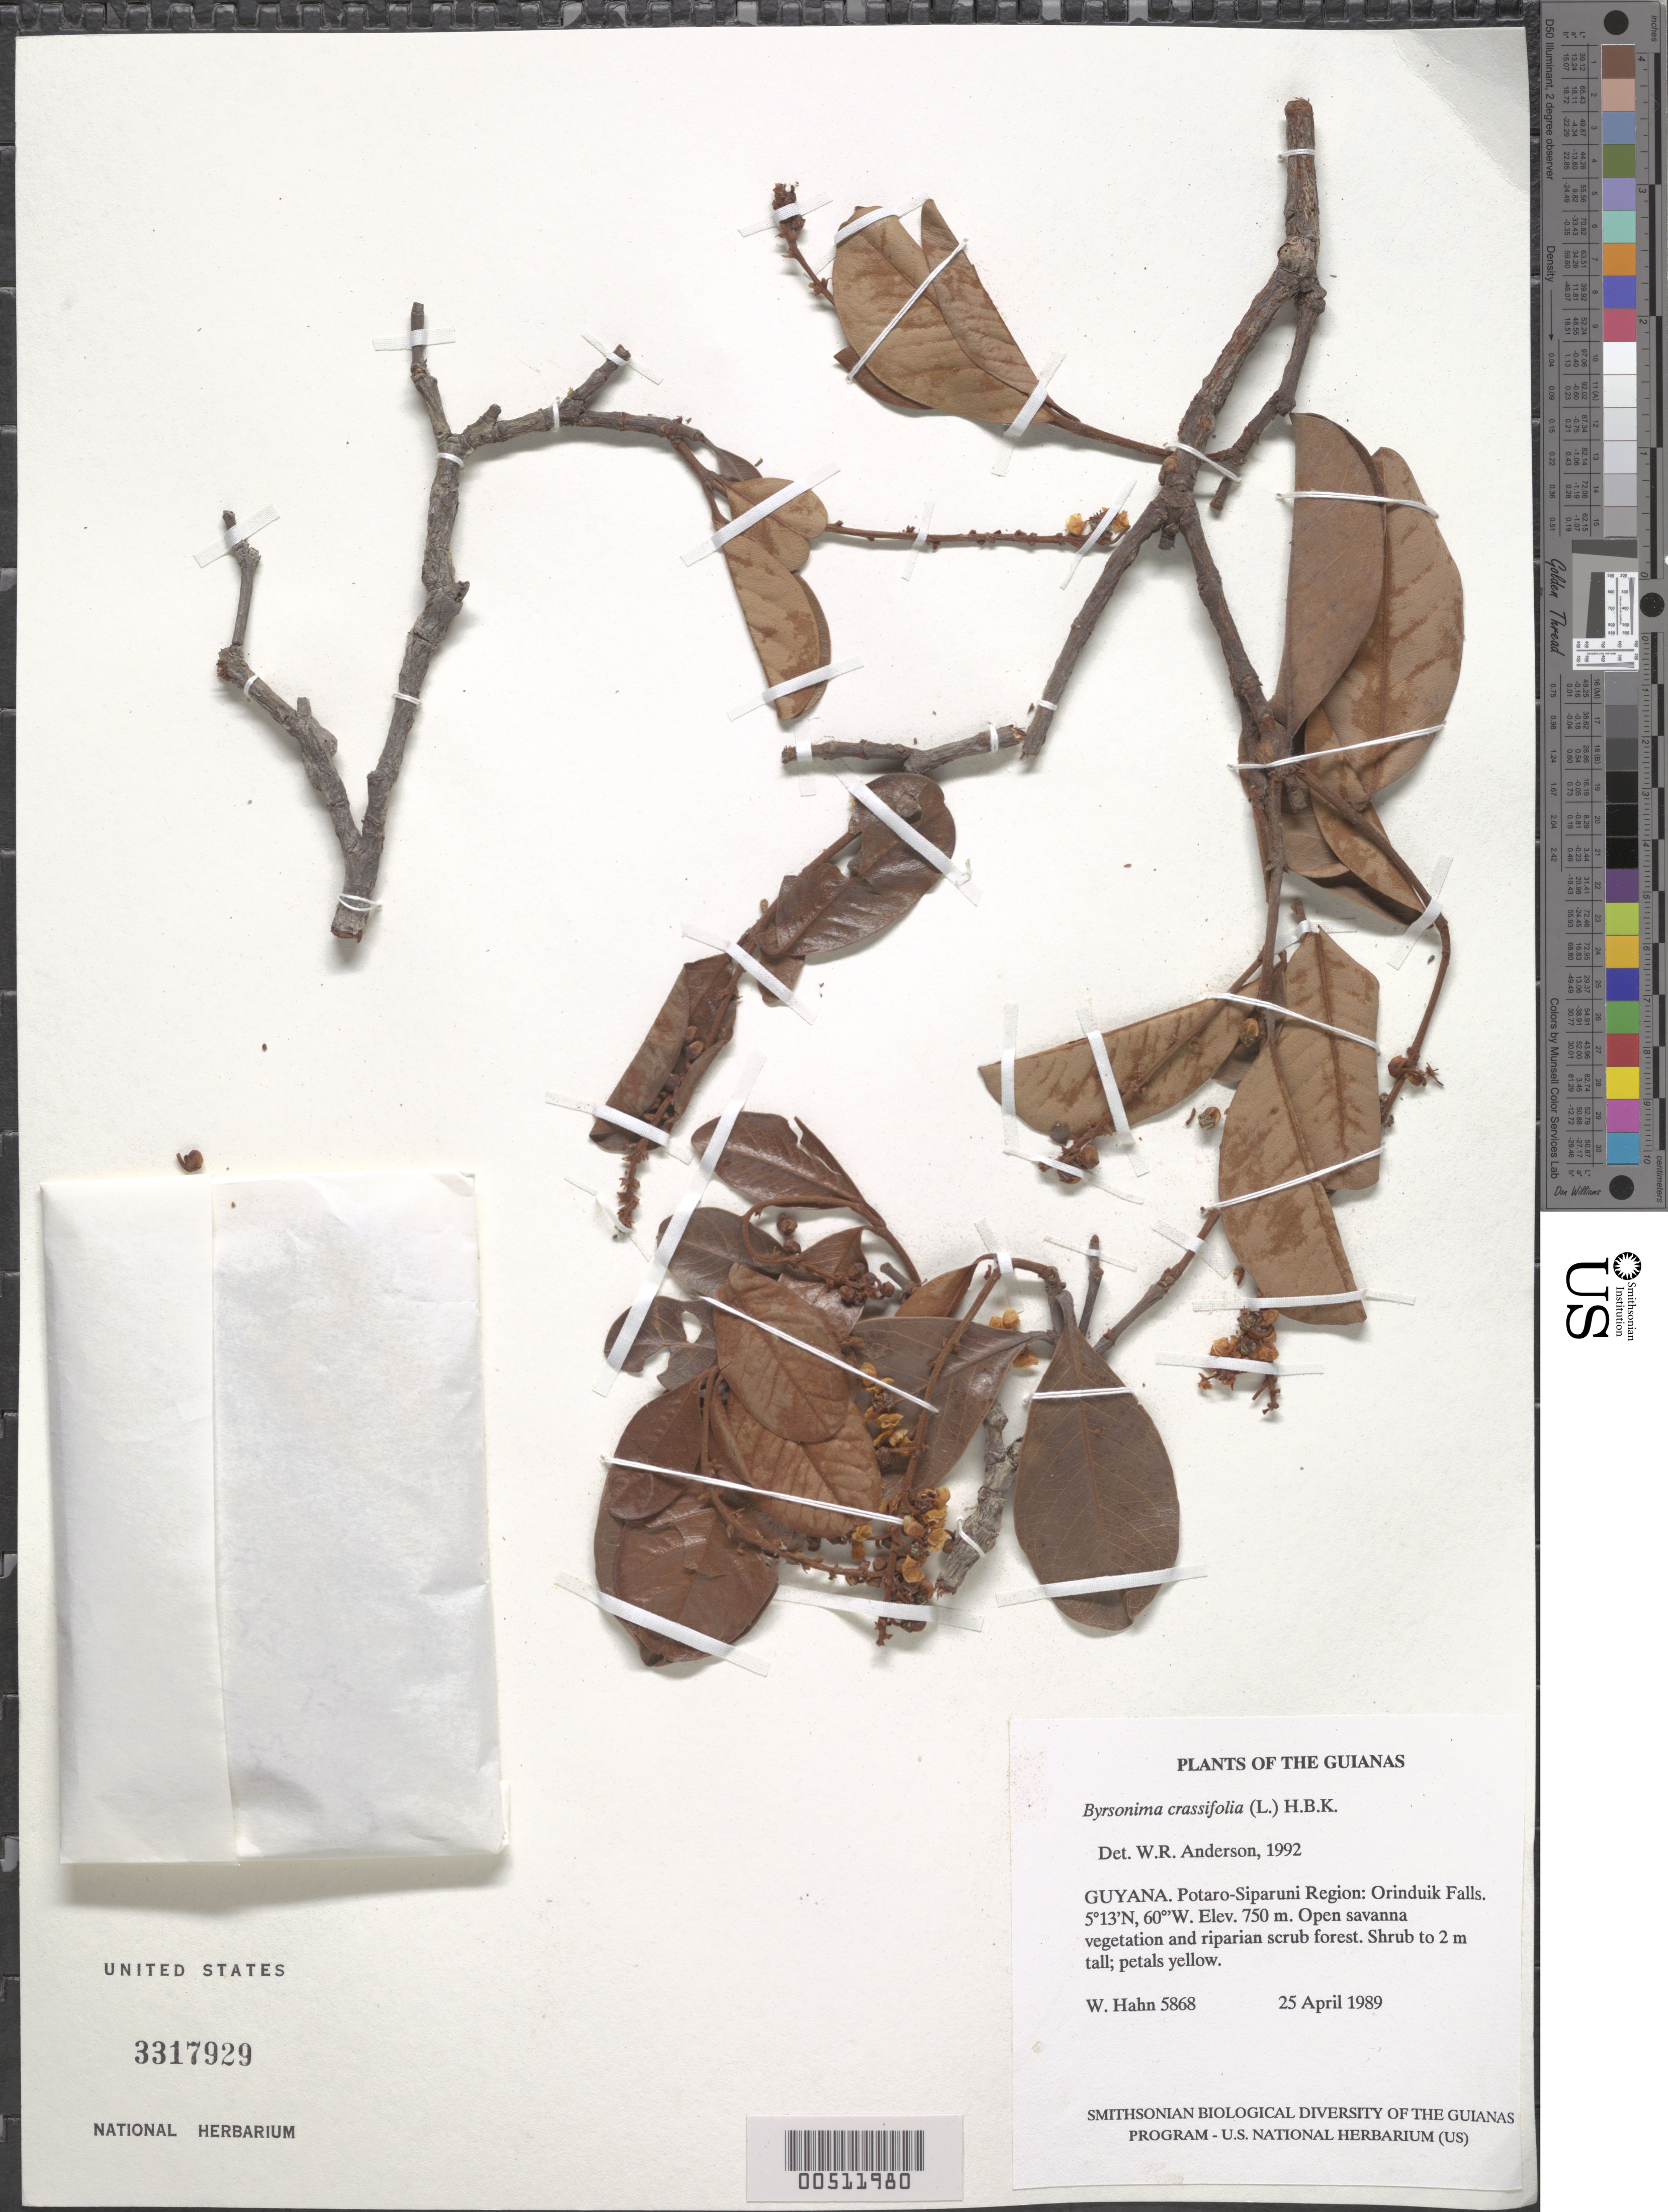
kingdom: Plantae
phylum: Tracheophyta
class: Magnoliopsida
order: Malpighiales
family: Malpighiaceae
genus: Byrsonima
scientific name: Byrsonima crassifolia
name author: (L.) Kunth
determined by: Anderson, W. R., (MICH), University of Michigan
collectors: W. Hahn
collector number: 5868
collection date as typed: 25 April 1989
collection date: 1989-04-25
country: Guyana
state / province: Potaro-Siparuni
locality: Orinduik Falls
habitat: Open savanna vegetation and riparian scrub forest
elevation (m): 750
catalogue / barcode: US 3317929